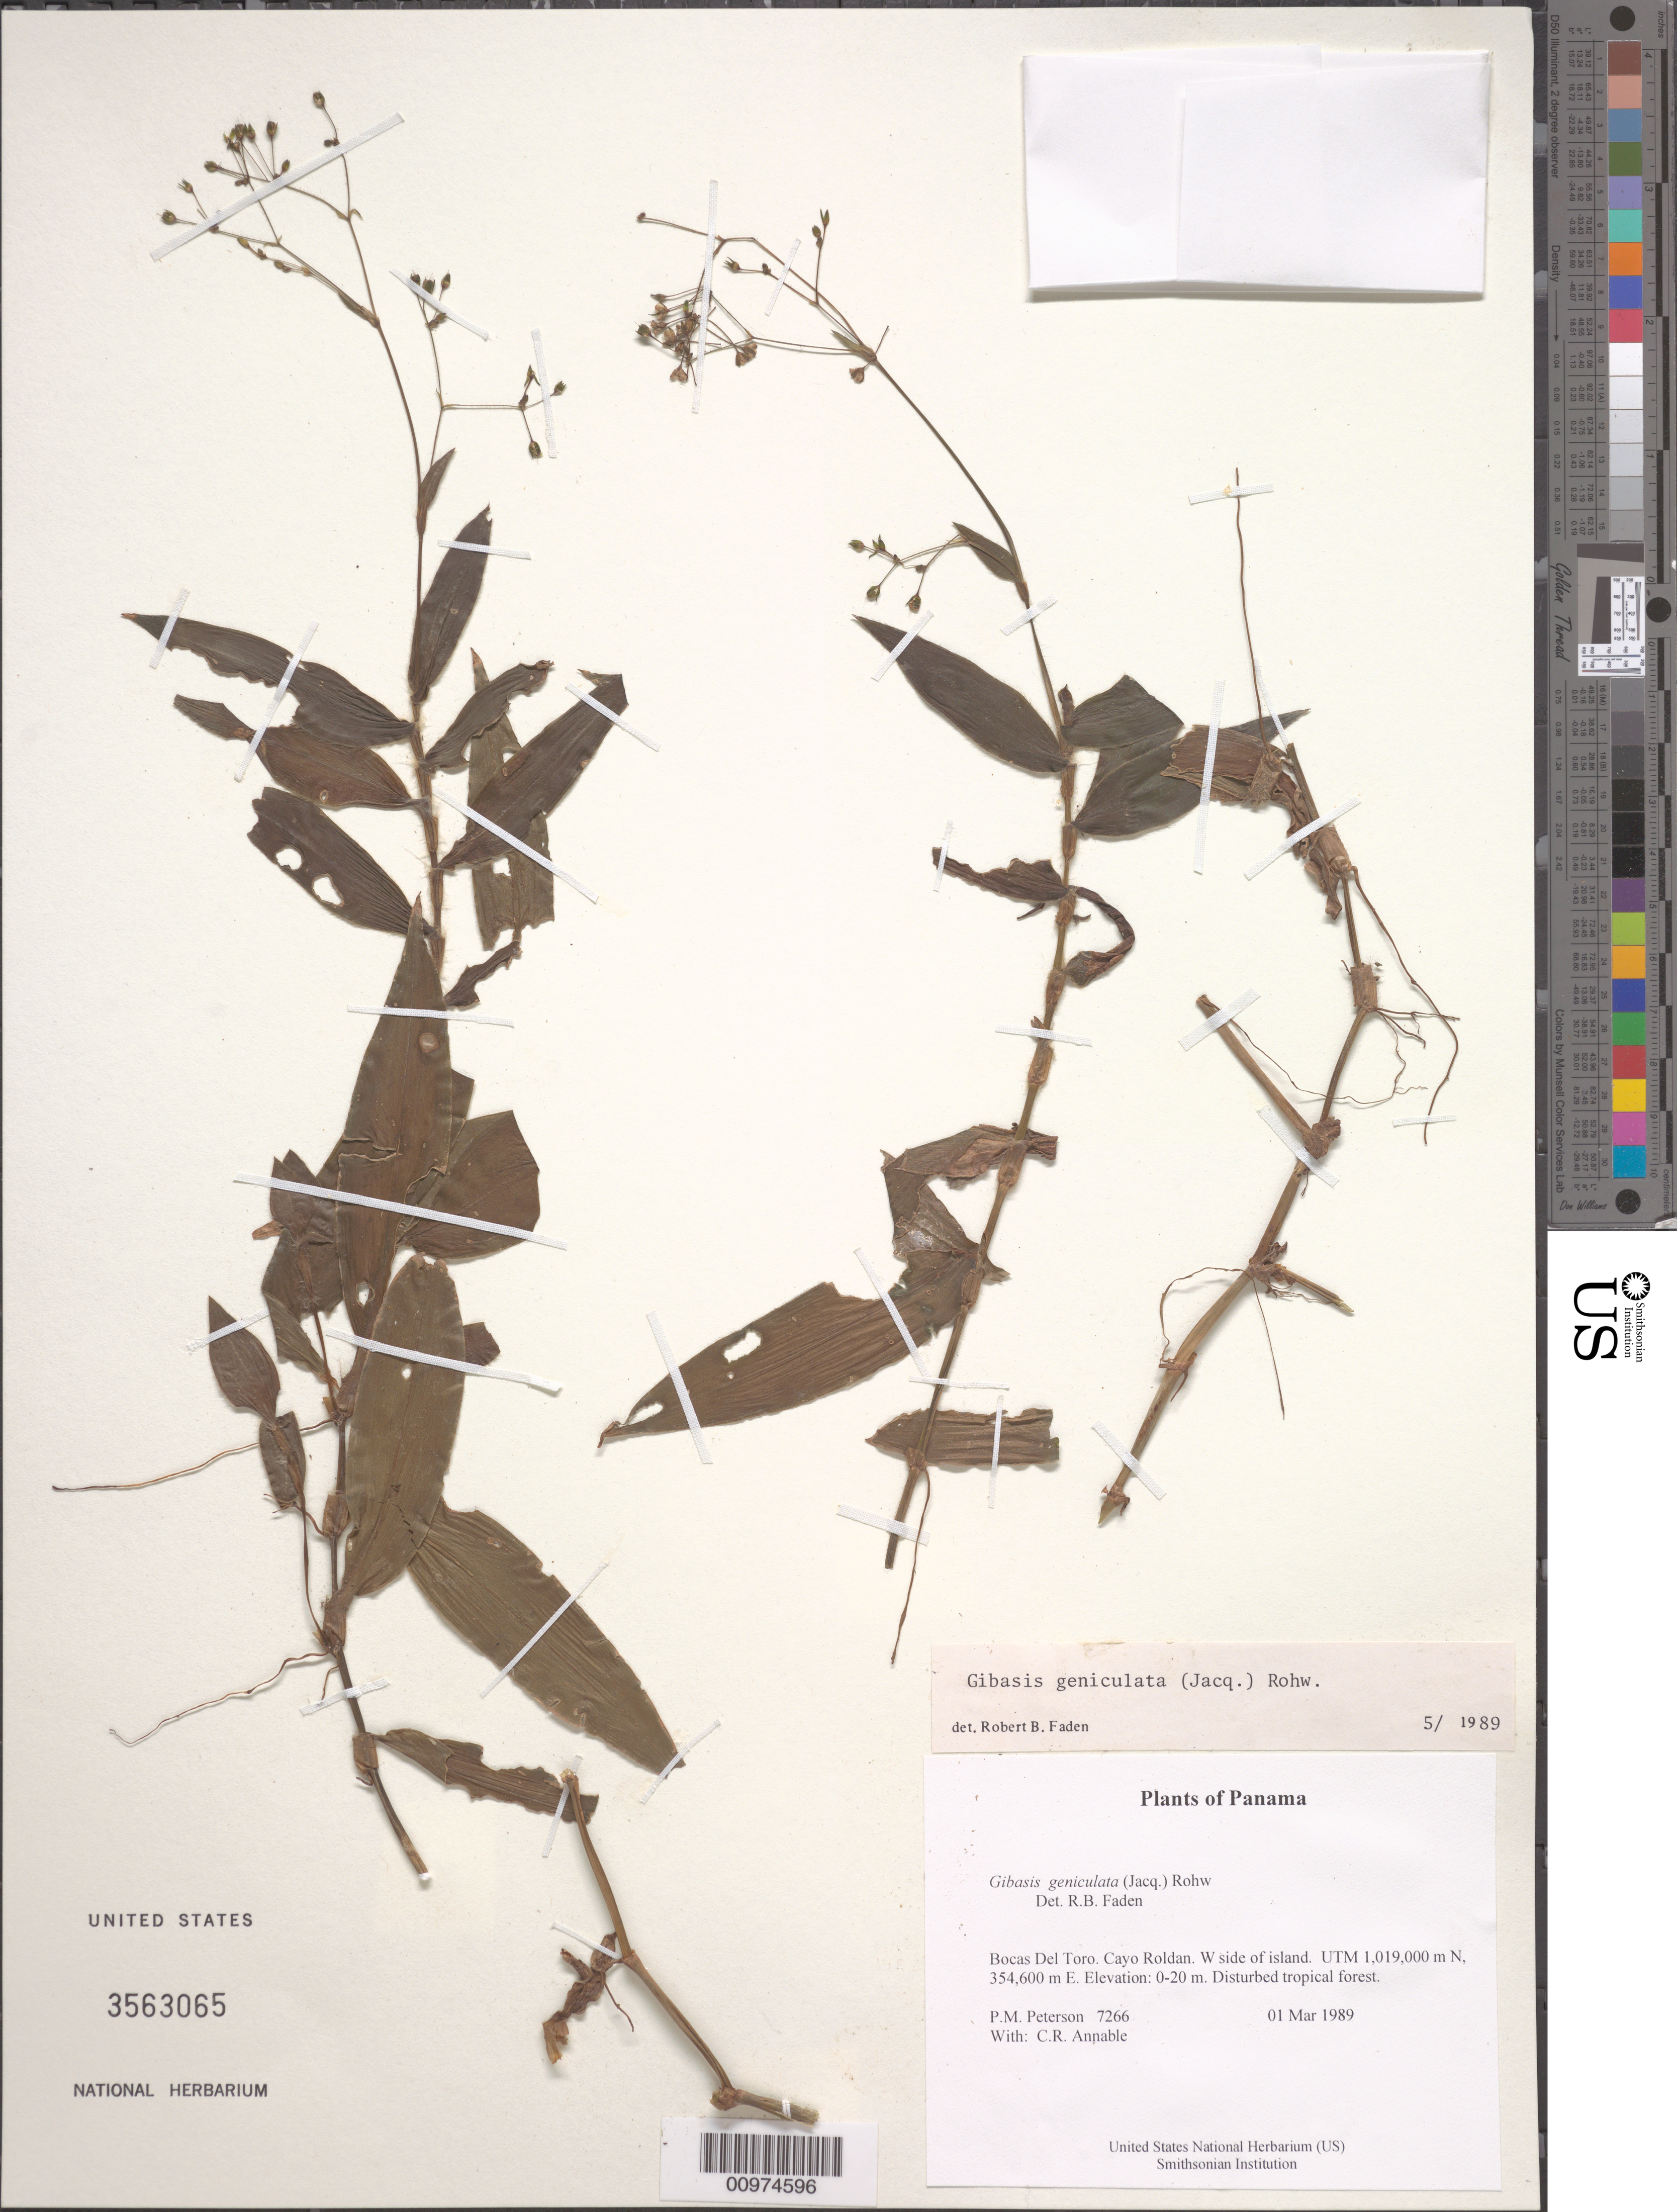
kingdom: Plantae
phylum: Tracheophyta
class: Liliopsida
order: Commelinales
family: Commelinaceae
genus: Gibasis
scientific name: Gibasis geniculata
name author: (Jacq.) Rohweder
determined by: Faden, Robert B., (US), Smithsonian Institution - National Museum of Natural History (UNITED STATES)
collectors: P. M. Peterson & C. R. Annable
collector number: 7266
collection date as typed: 01 Mar 1989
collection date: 1989-03-01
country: Panama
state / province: Bocas del Toro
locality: Cayo Roldan. W side of island. UTM 1,019,000 m N, 354,600 m E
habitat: Disturbed tropical forest.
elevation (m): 0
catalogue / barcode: US 3563065